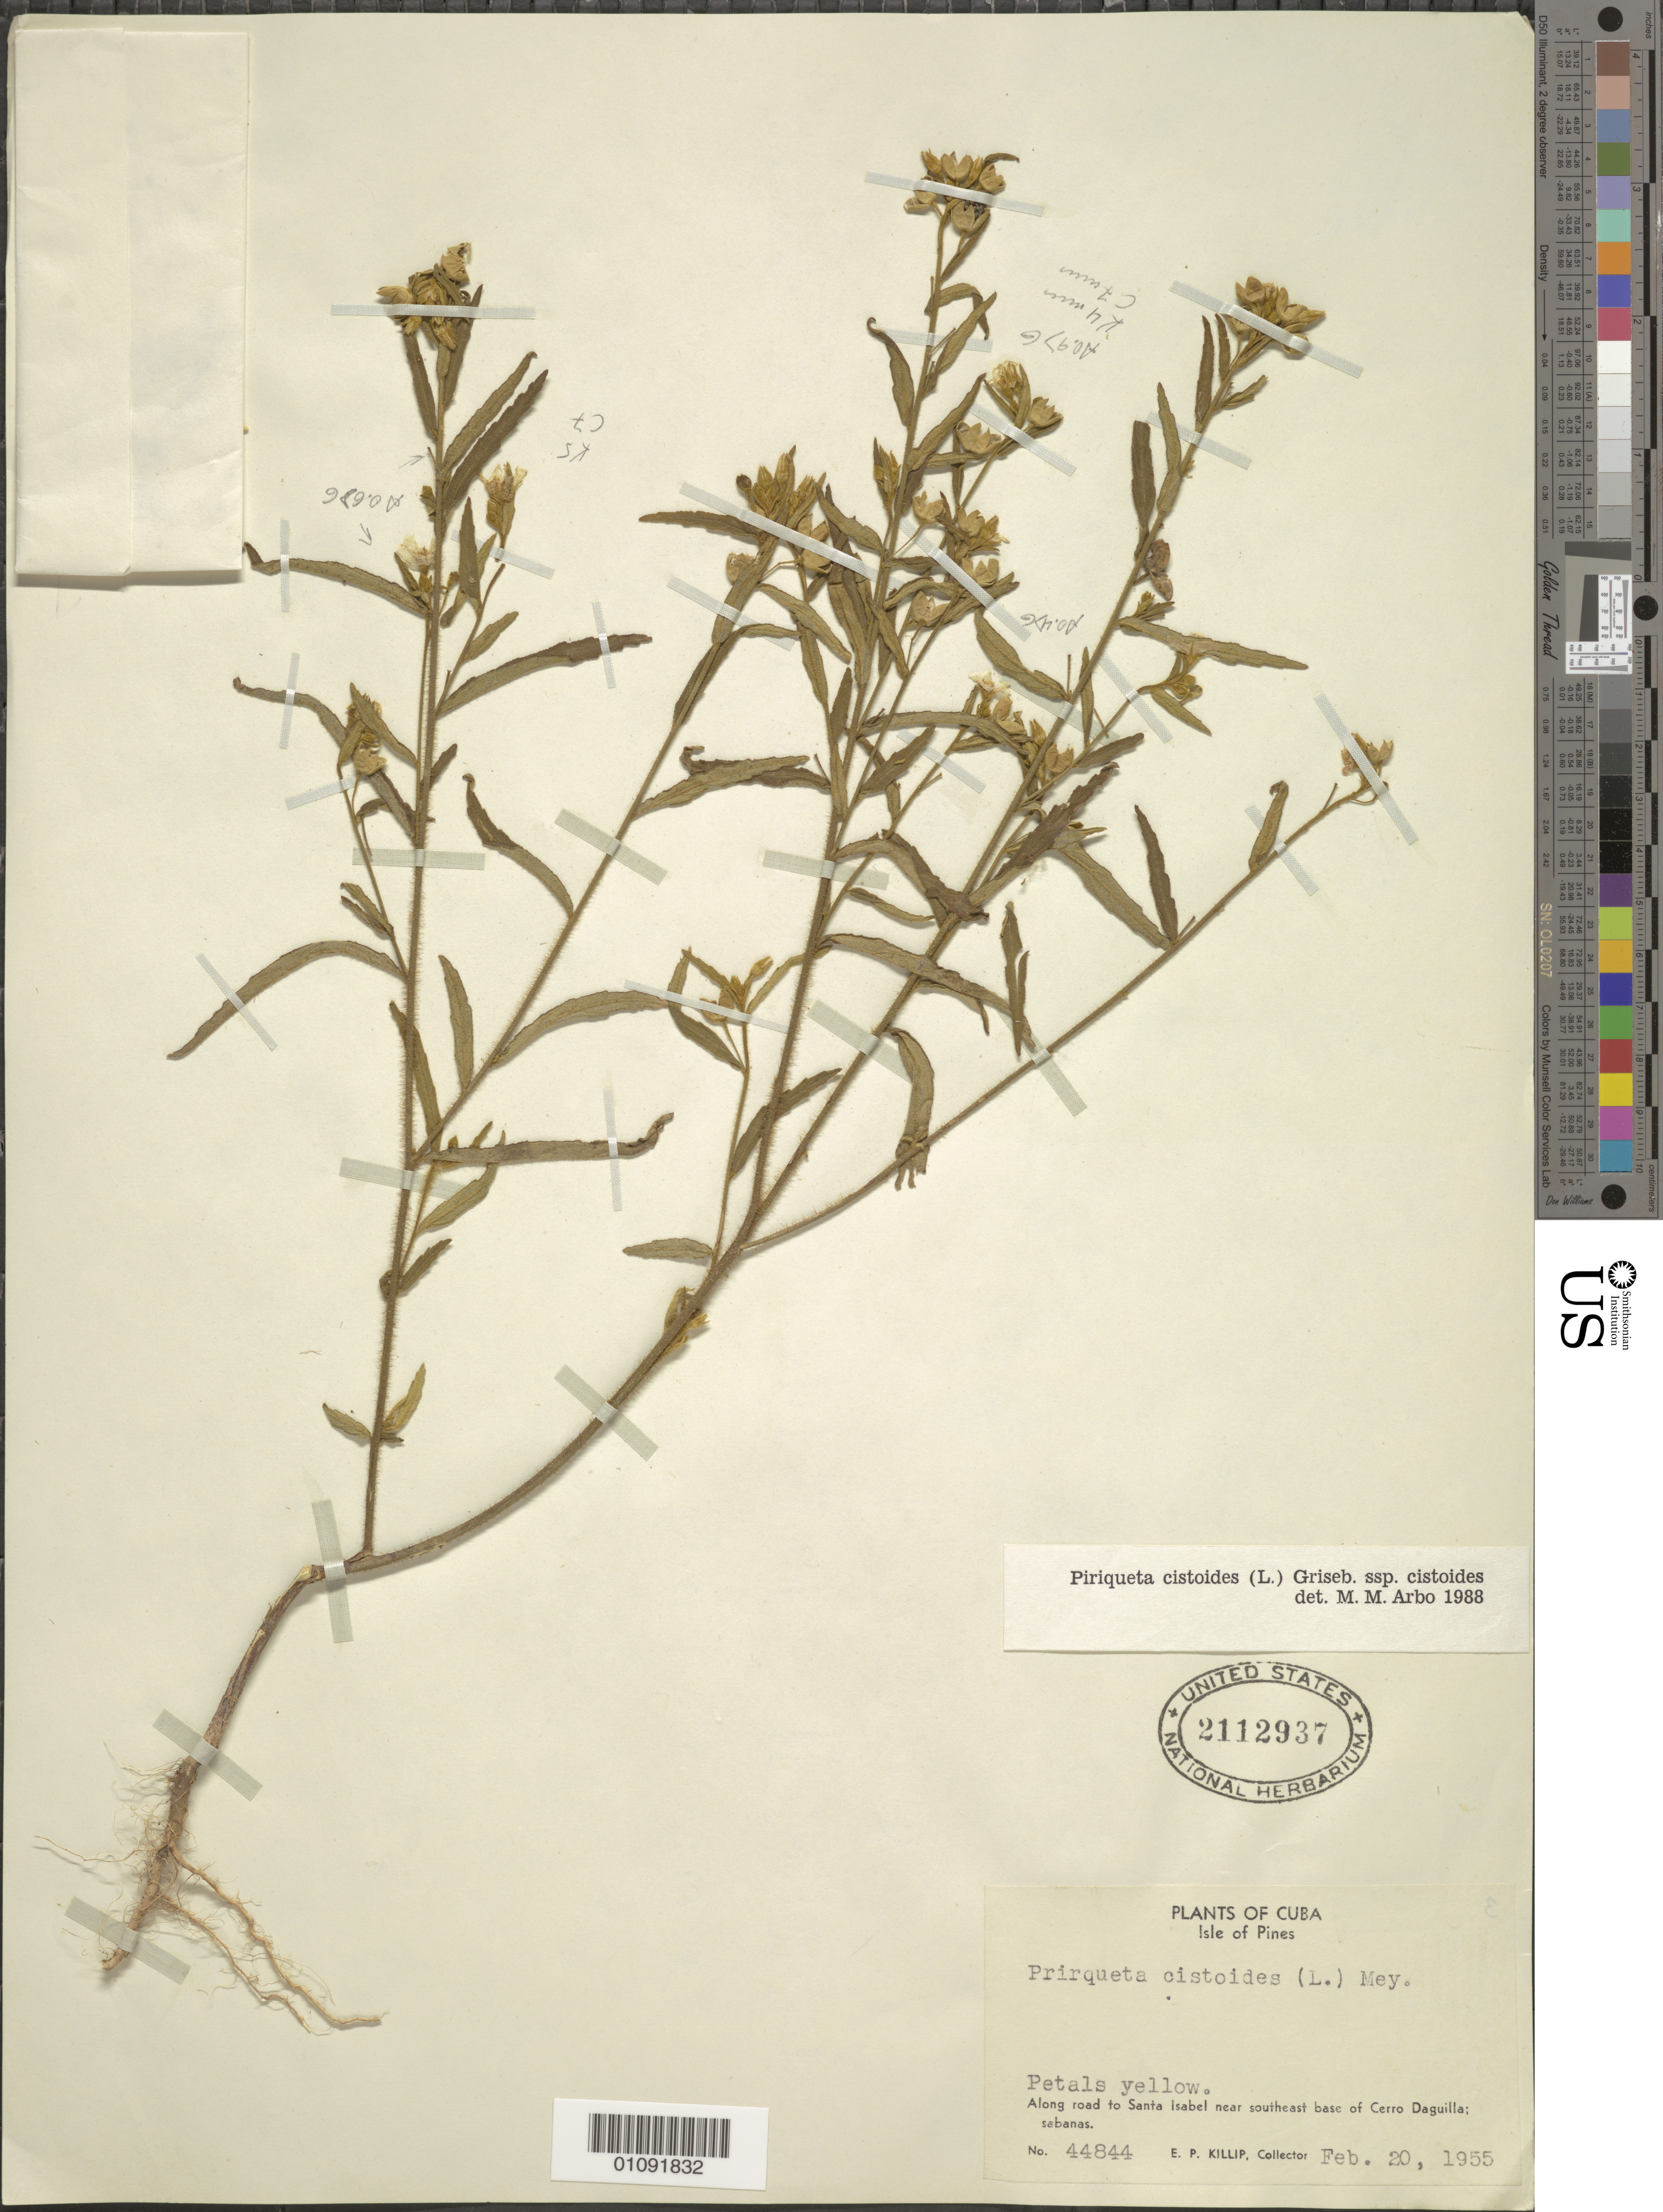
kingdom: Plantae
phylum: Tracheophyta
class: Magnoliopsida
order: Malpighiales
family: Turneraceae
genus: Piriqueta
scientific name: Piriqueta cistoides subsp. cistoides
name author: (L.) Griseb.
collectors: Khant, P., E. Dunn, H. A. Hespenheide & D. R. Wiseman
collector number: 44844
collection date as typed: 20 Feb 1955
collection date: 1955-02-20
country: Cuba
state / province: Isla de La Juventud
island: Isla de la Juventud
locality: Isle of Pines, Along road to Santa Lsabel near SE of Cerro Daguilla; sabanas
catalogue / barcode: US 2112937